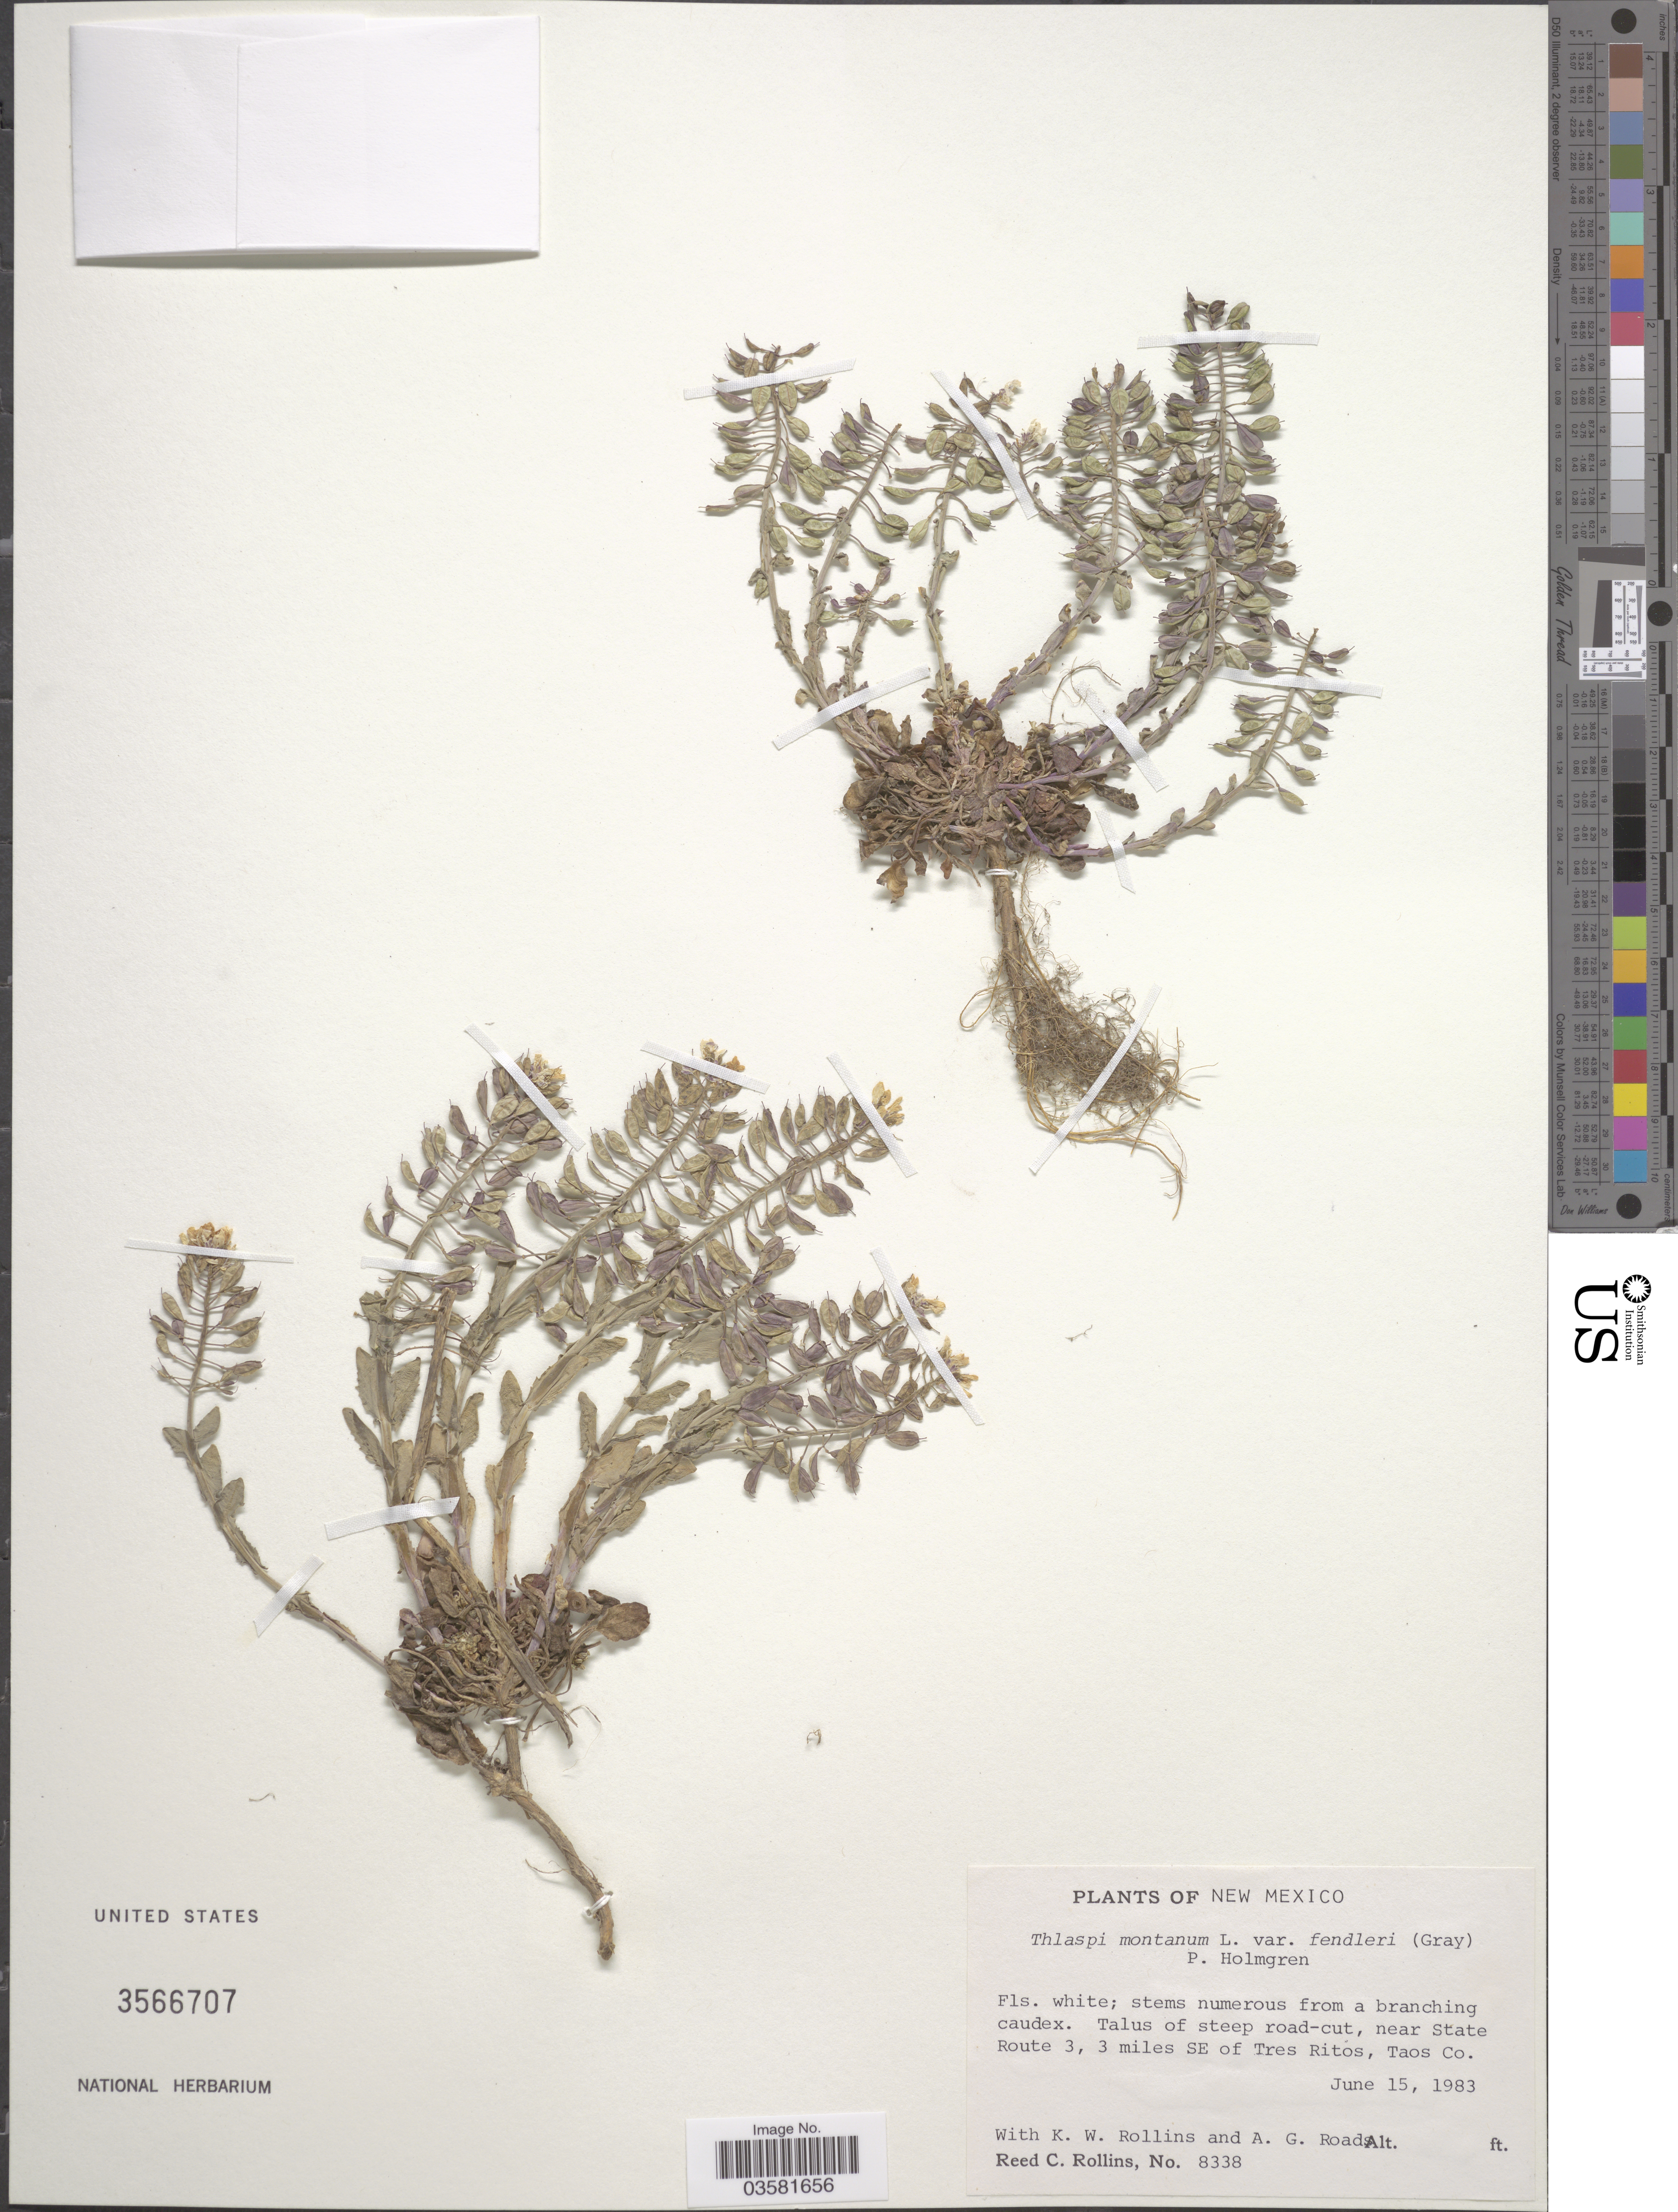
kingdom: Plantae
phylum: Tracheophyta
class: Magnoliopsida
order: Brassicales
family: Brassicaceae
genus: Thlaspi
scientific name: Thlaspi montanum var. fendleri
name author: (A. Gray) P.K. Holmgren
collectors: R. C. Rollins, K. W. Rollins & A. Roads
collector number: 8338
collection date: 1983-06-15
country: United States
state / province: New Mexico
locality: Near State Route 3, 3 miles SE of Tres Ritos, Taos Co.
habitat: talus of steep road cut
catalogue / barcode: US 3566707